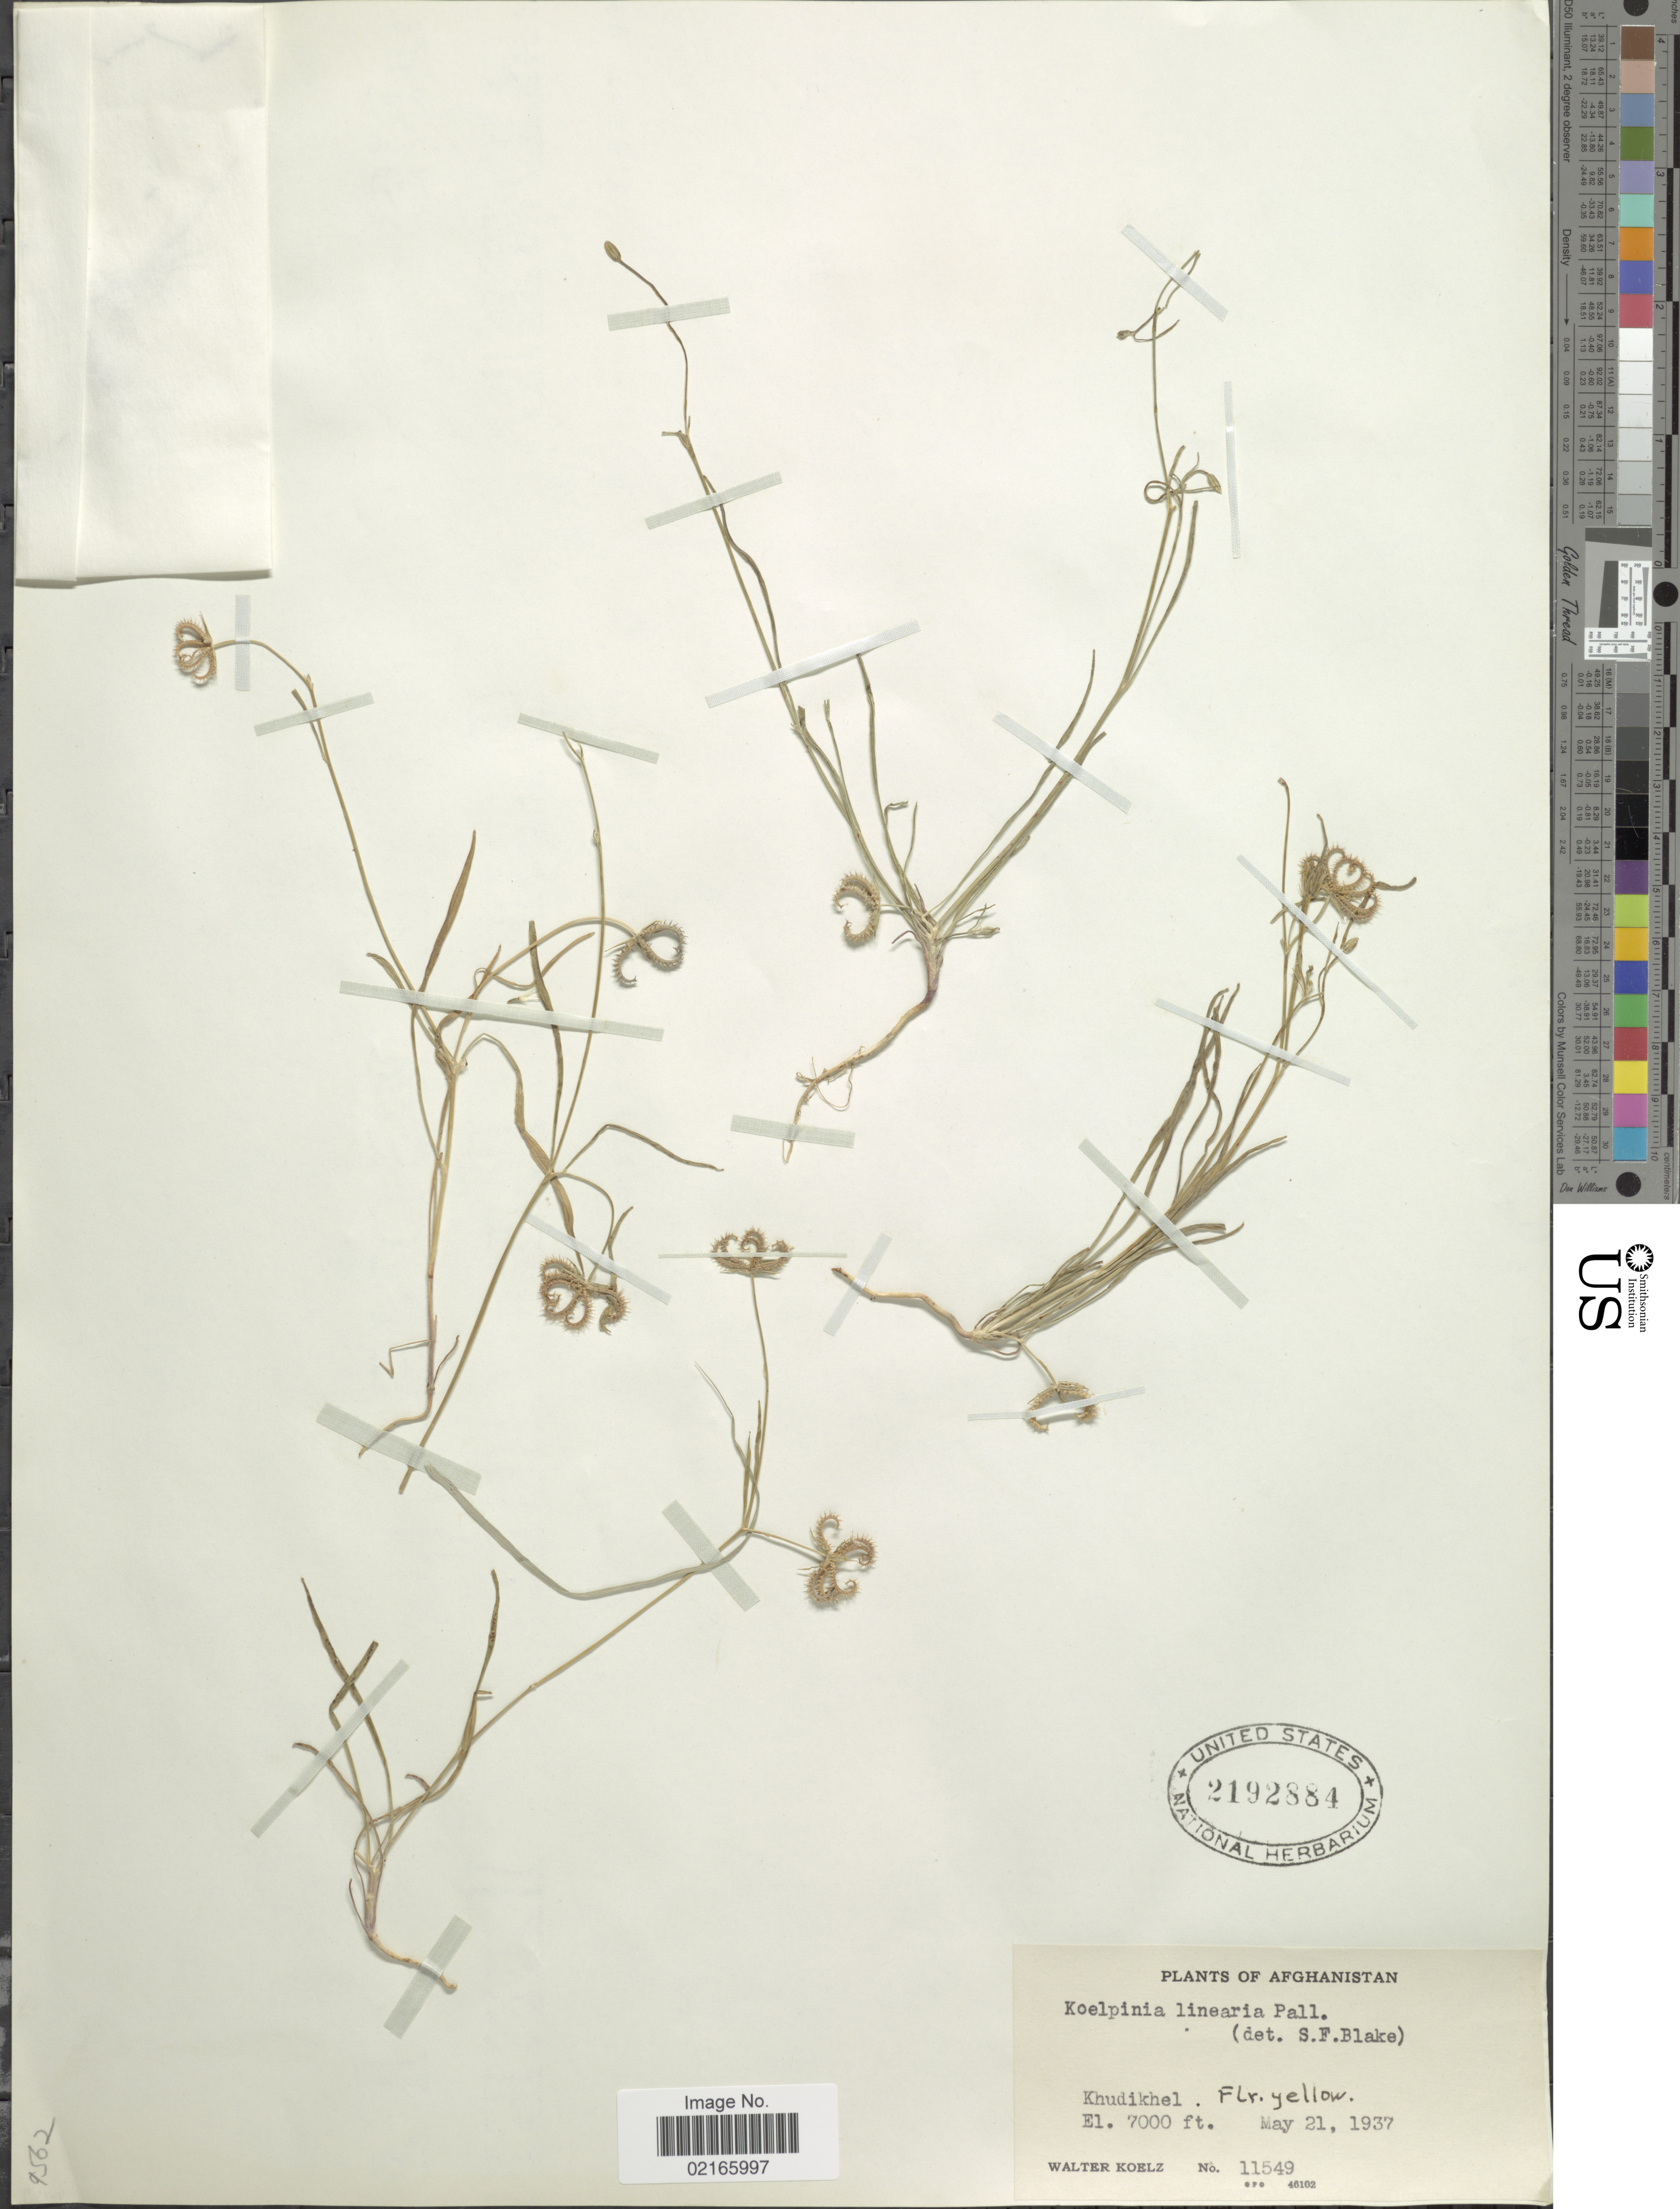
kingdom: Plantae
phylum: Tracheophyta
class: Magnoliopsida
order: Asterales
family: Asteraceae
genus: Koelpinia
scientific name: Koelpinia linearis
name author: Pall.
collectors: W. N. Koelz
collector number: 11549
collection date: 1937-05-21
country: Afghanistan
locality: Khudikhel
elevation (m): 2134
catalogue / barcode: US 2192884